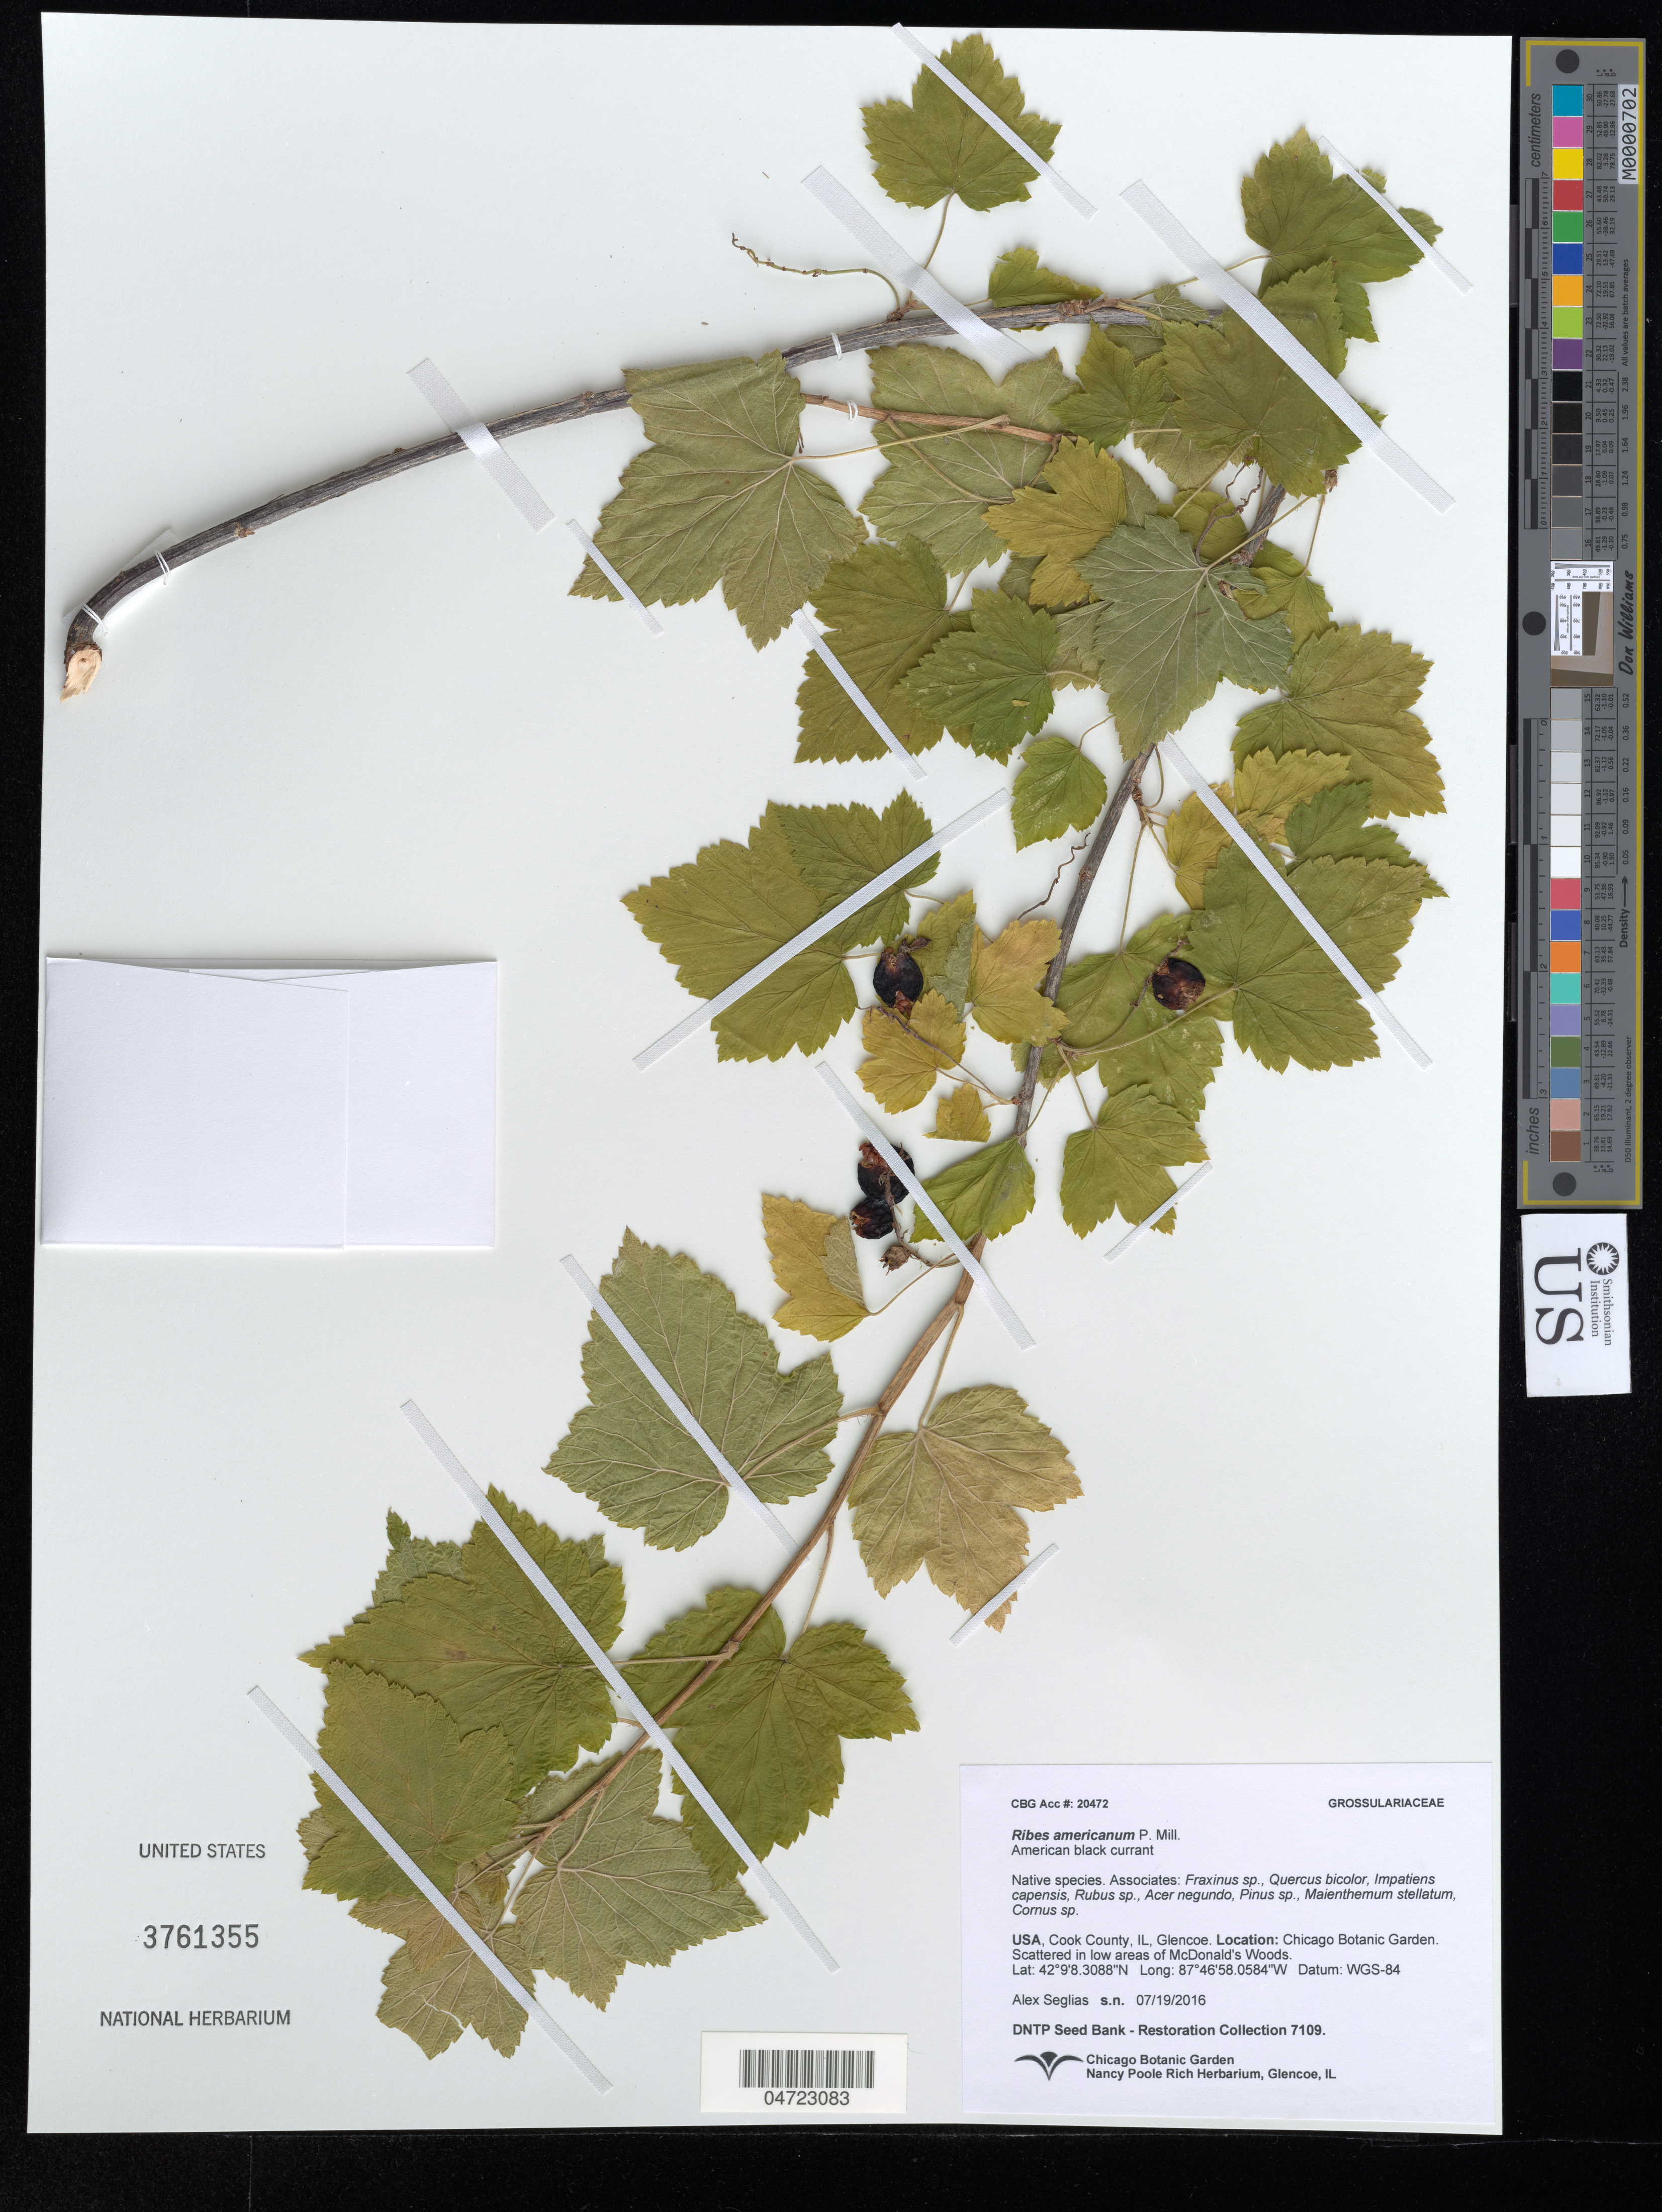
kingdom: Plantae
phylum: Tracheophyta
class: Magnoliopsida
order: Saxifragales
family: Grossulariaceae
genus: Ribes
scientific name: Ribes americanum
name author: Mill.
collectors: A. Seglias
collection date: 2016-07-19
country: United States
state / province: Illinois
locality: Cook County, Glencoe. Chicago Botanic Garden. Scattered in low areas of McDonald's Woods.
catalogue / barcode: US 3761355